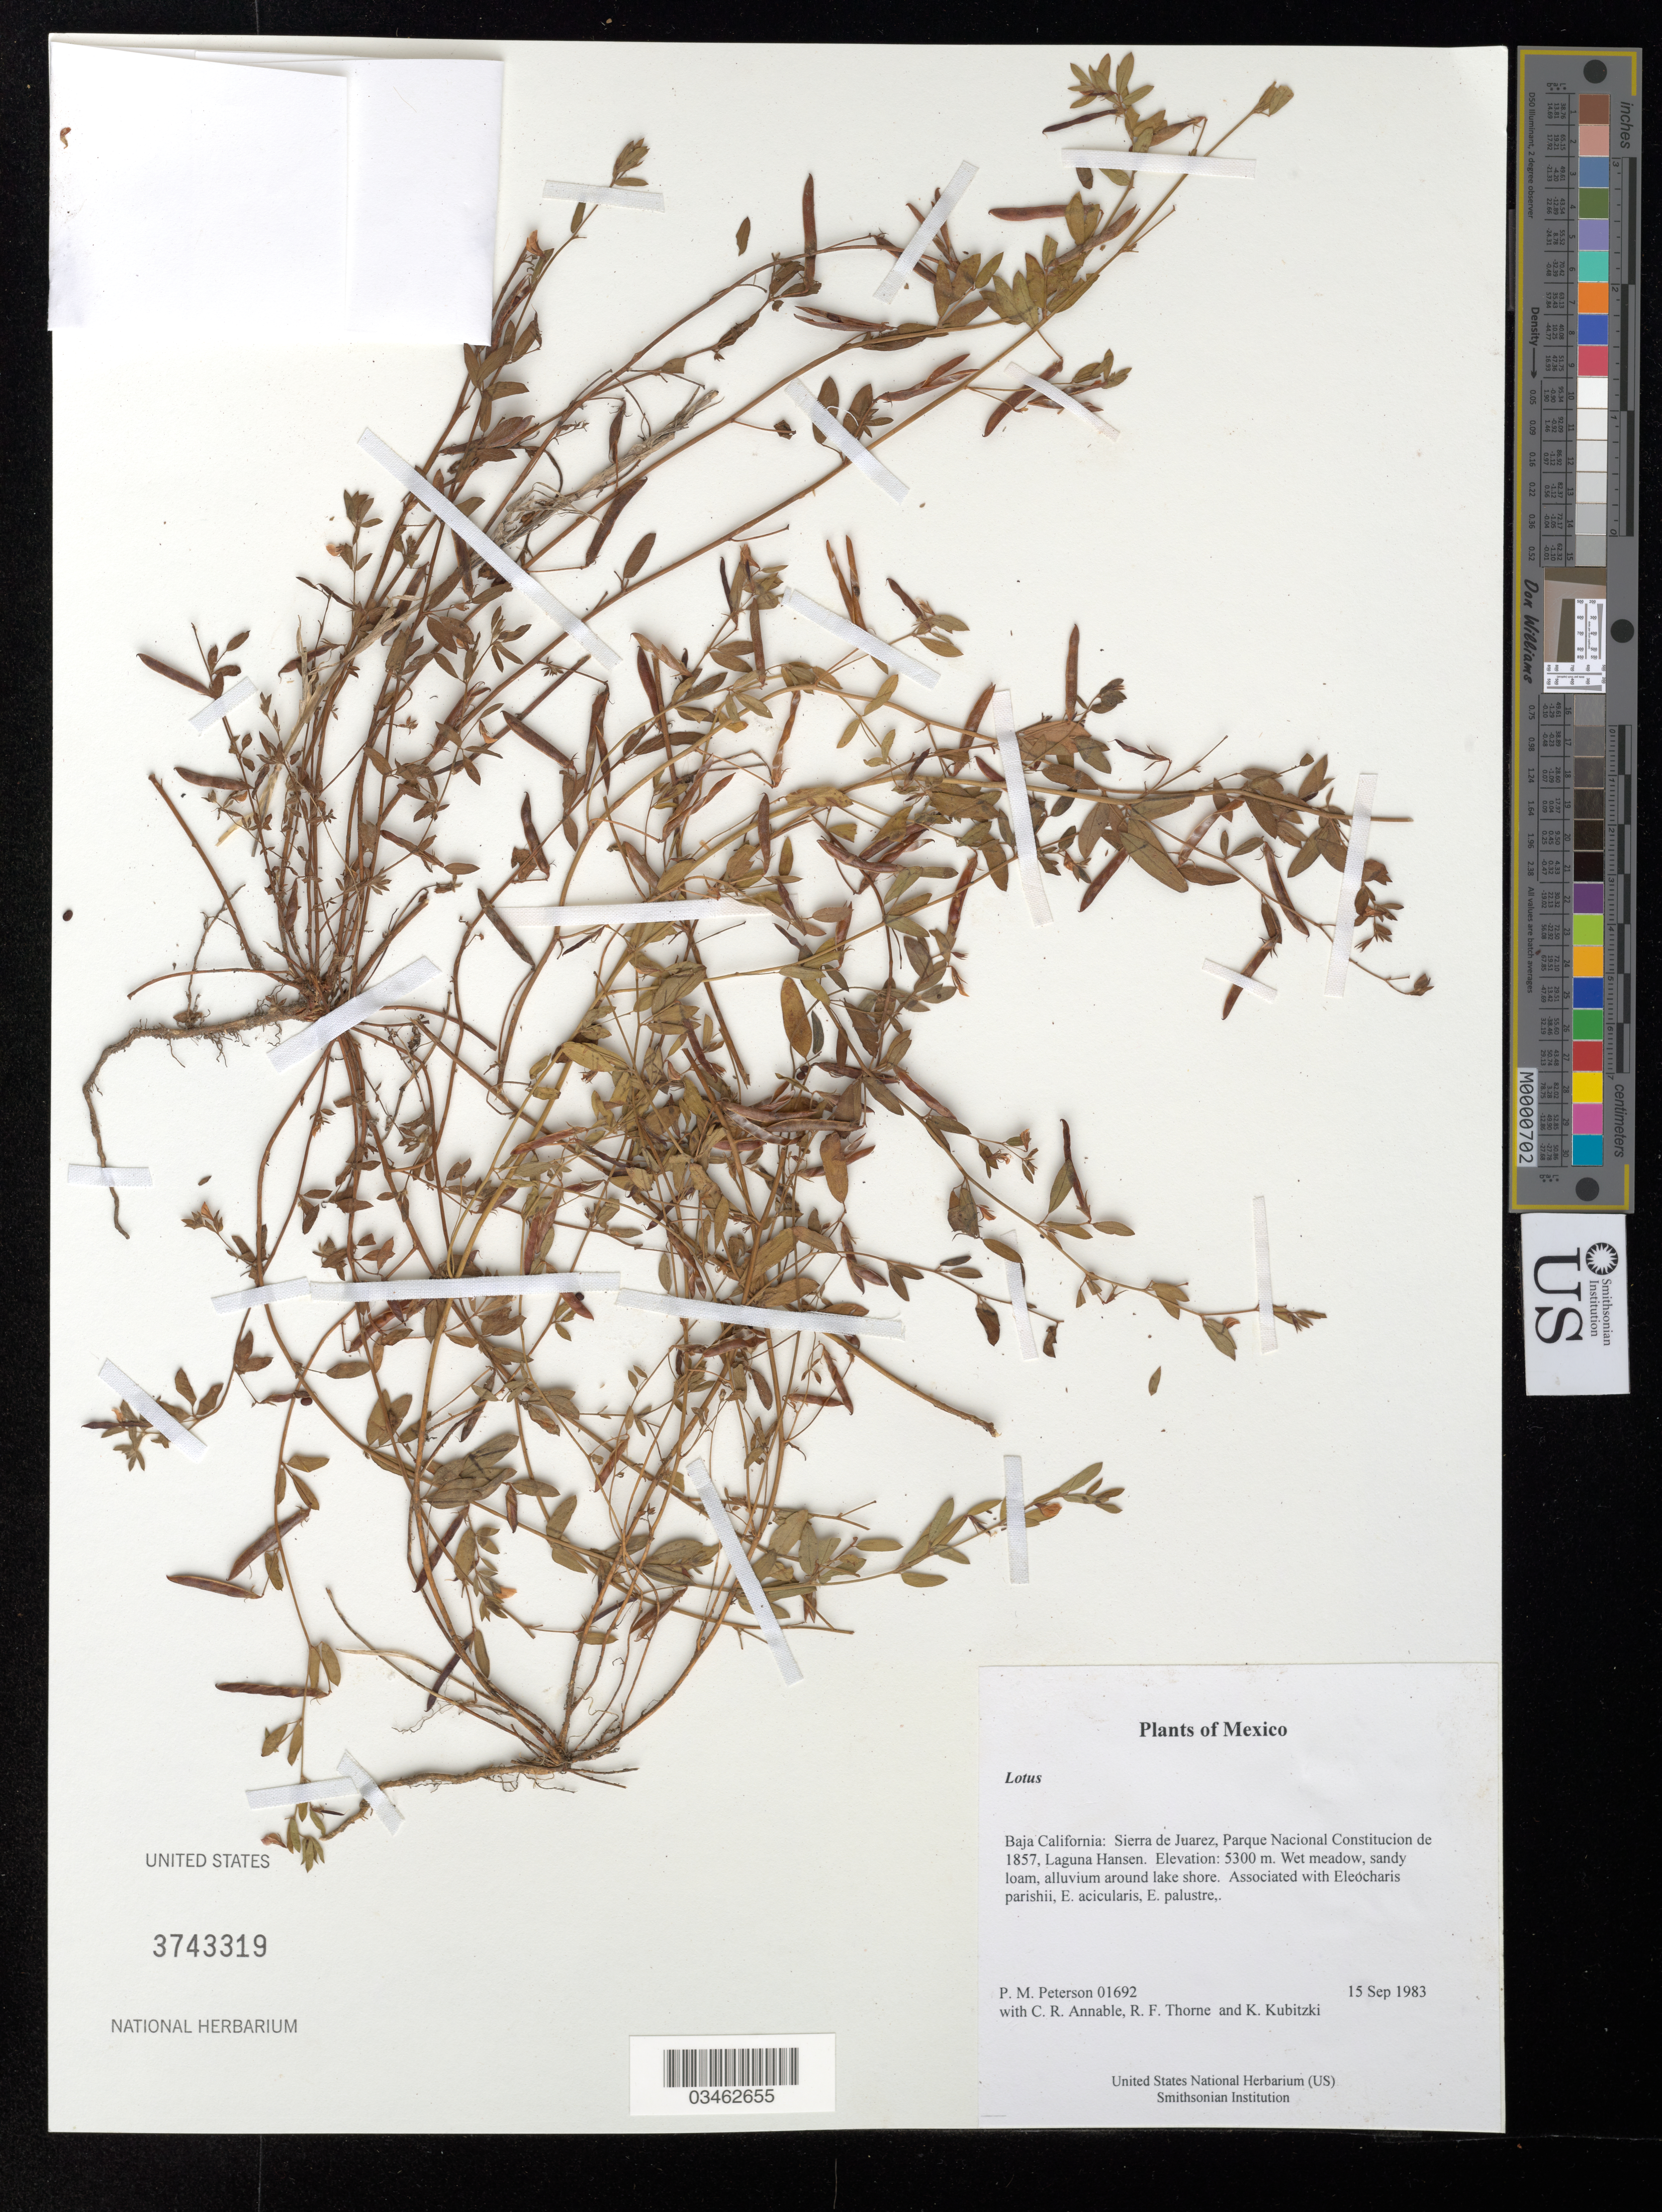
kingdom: Plantae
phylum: Tracheophyta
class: Magnoliopsida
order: Fabales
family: Fabaceae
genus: Lotus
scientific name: Lotus sp.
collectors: P. M. Peterson, C. R. Annable, R. F. Thorne & K. Kubitzki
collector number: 01692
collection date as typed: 15 Sep 1983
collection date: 1983-09-15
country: Mexico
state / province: Baja California Norte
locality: Sierra de Juarez, Parque Nacional Constitucion de 1857, Laguna Hansen.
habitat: Wet meadow, sandy loam, alluvium around lake shore. Associated with Eleocharis parishii, E. acicularis, E. palustre,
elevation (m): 5300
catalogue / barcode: US 3743319